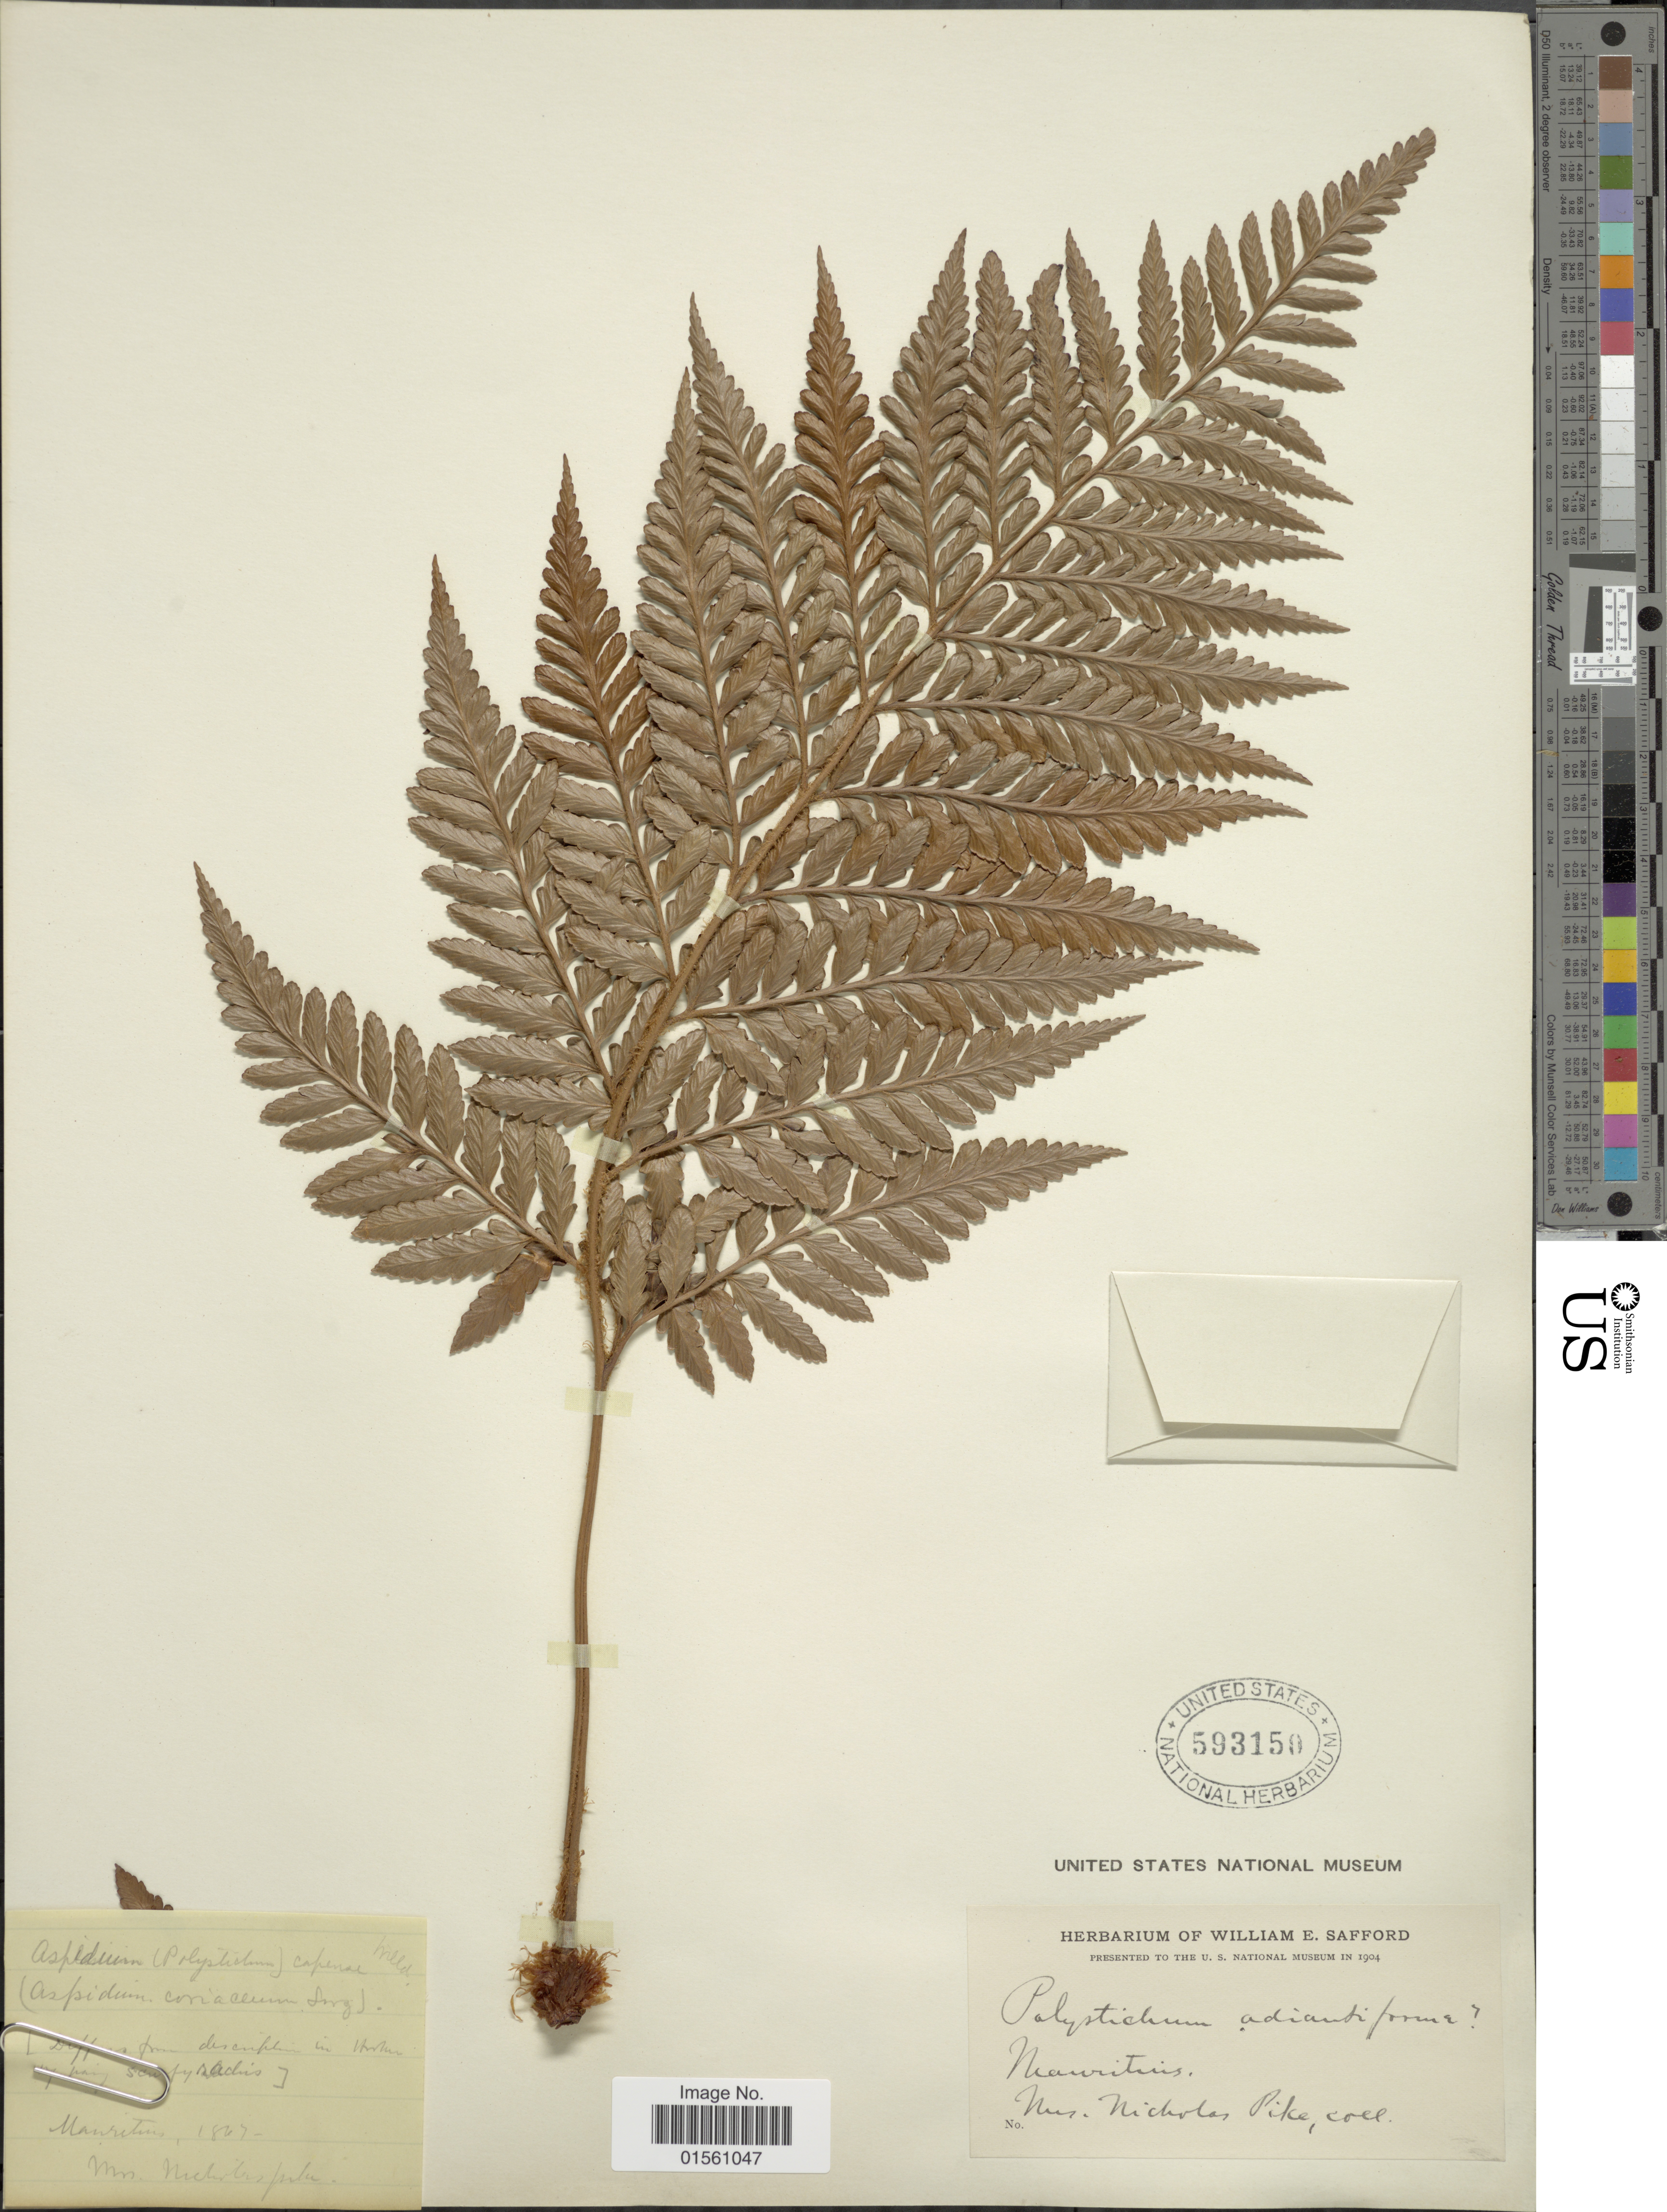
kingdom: Plantae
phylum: Tracheophyta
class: Polypodiopsida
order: Polypodiales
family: Dryopteridaceae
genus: Rumohra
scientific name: Rumohra adiantiformis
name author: (G. Forst.) Ching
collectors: N. Pike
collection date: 1867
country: Mauritius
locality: Mauritius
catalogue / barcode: US 593150